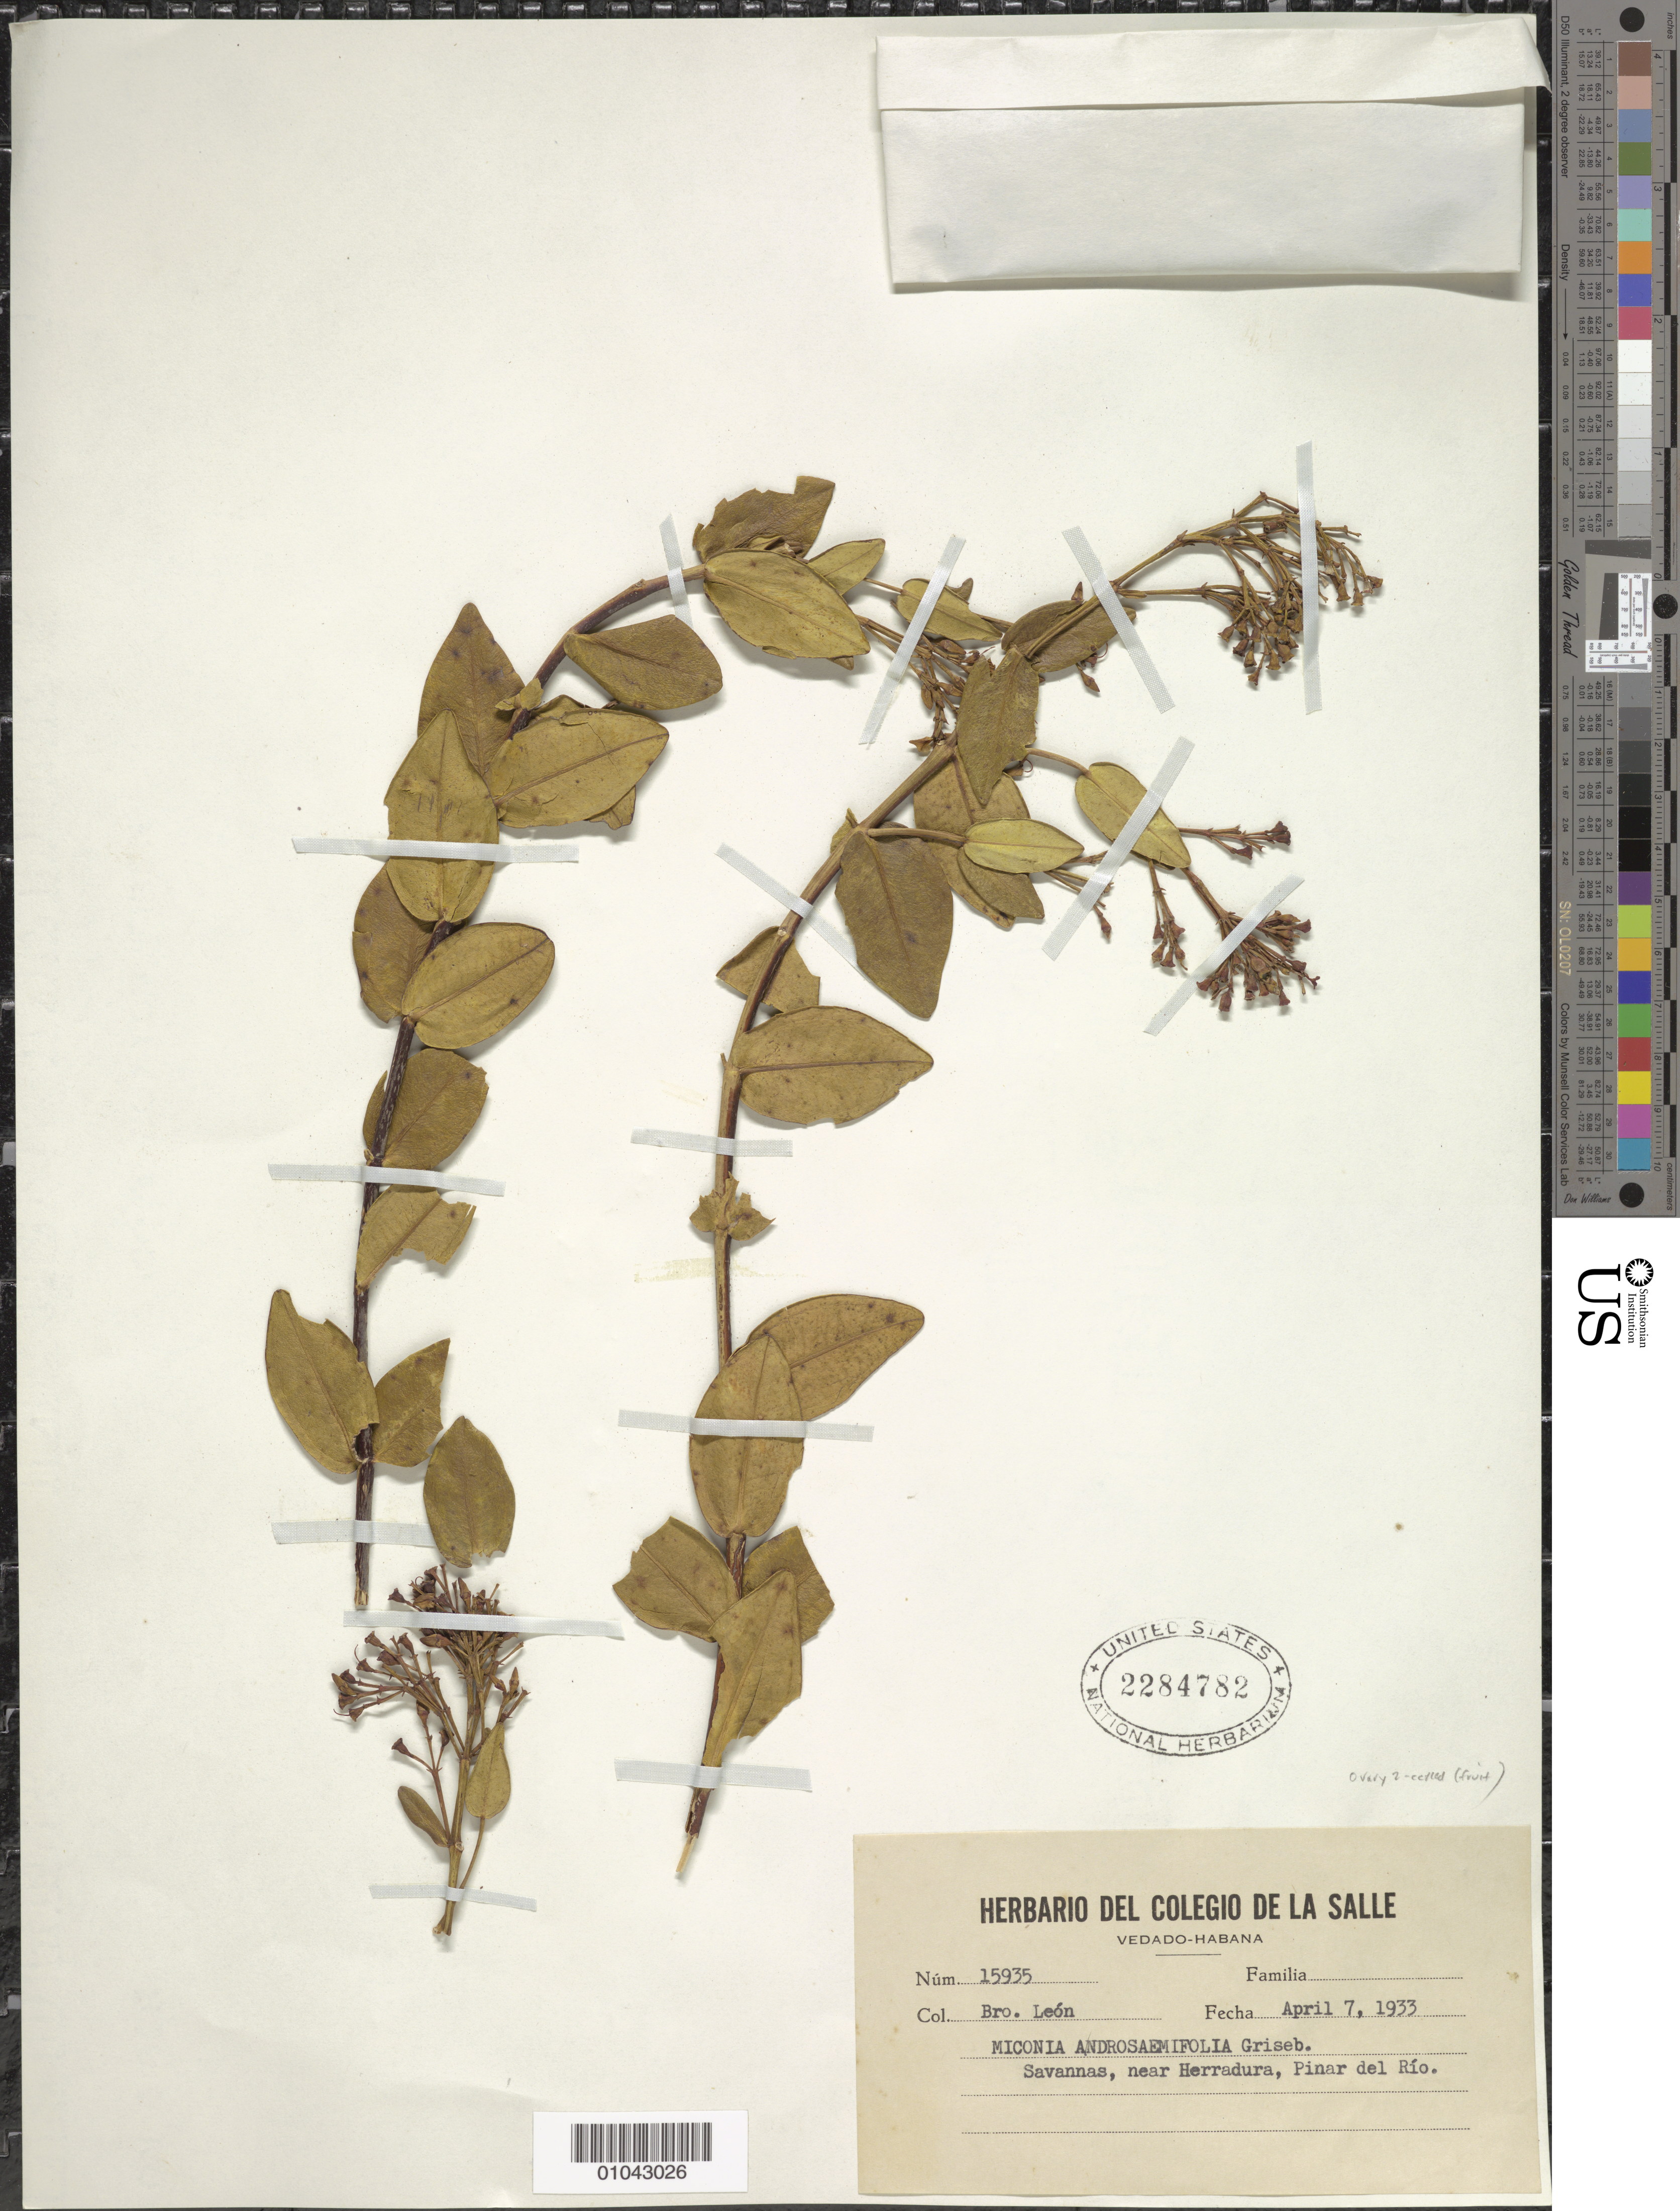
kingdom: Plantae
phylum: Tracheophyta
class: Magnoliopsida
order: Myrtales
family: Melastomataceae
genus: Miconia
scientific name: Miconia androsaemifolia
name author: Griseb.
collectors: Bro. León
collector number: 15935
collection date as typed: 07 Apr 1933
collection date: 1933-04-07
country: Cuba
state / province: Pinar del Río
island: Cuba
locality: Near Herradura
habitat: Savannas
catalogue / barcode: US 2284782